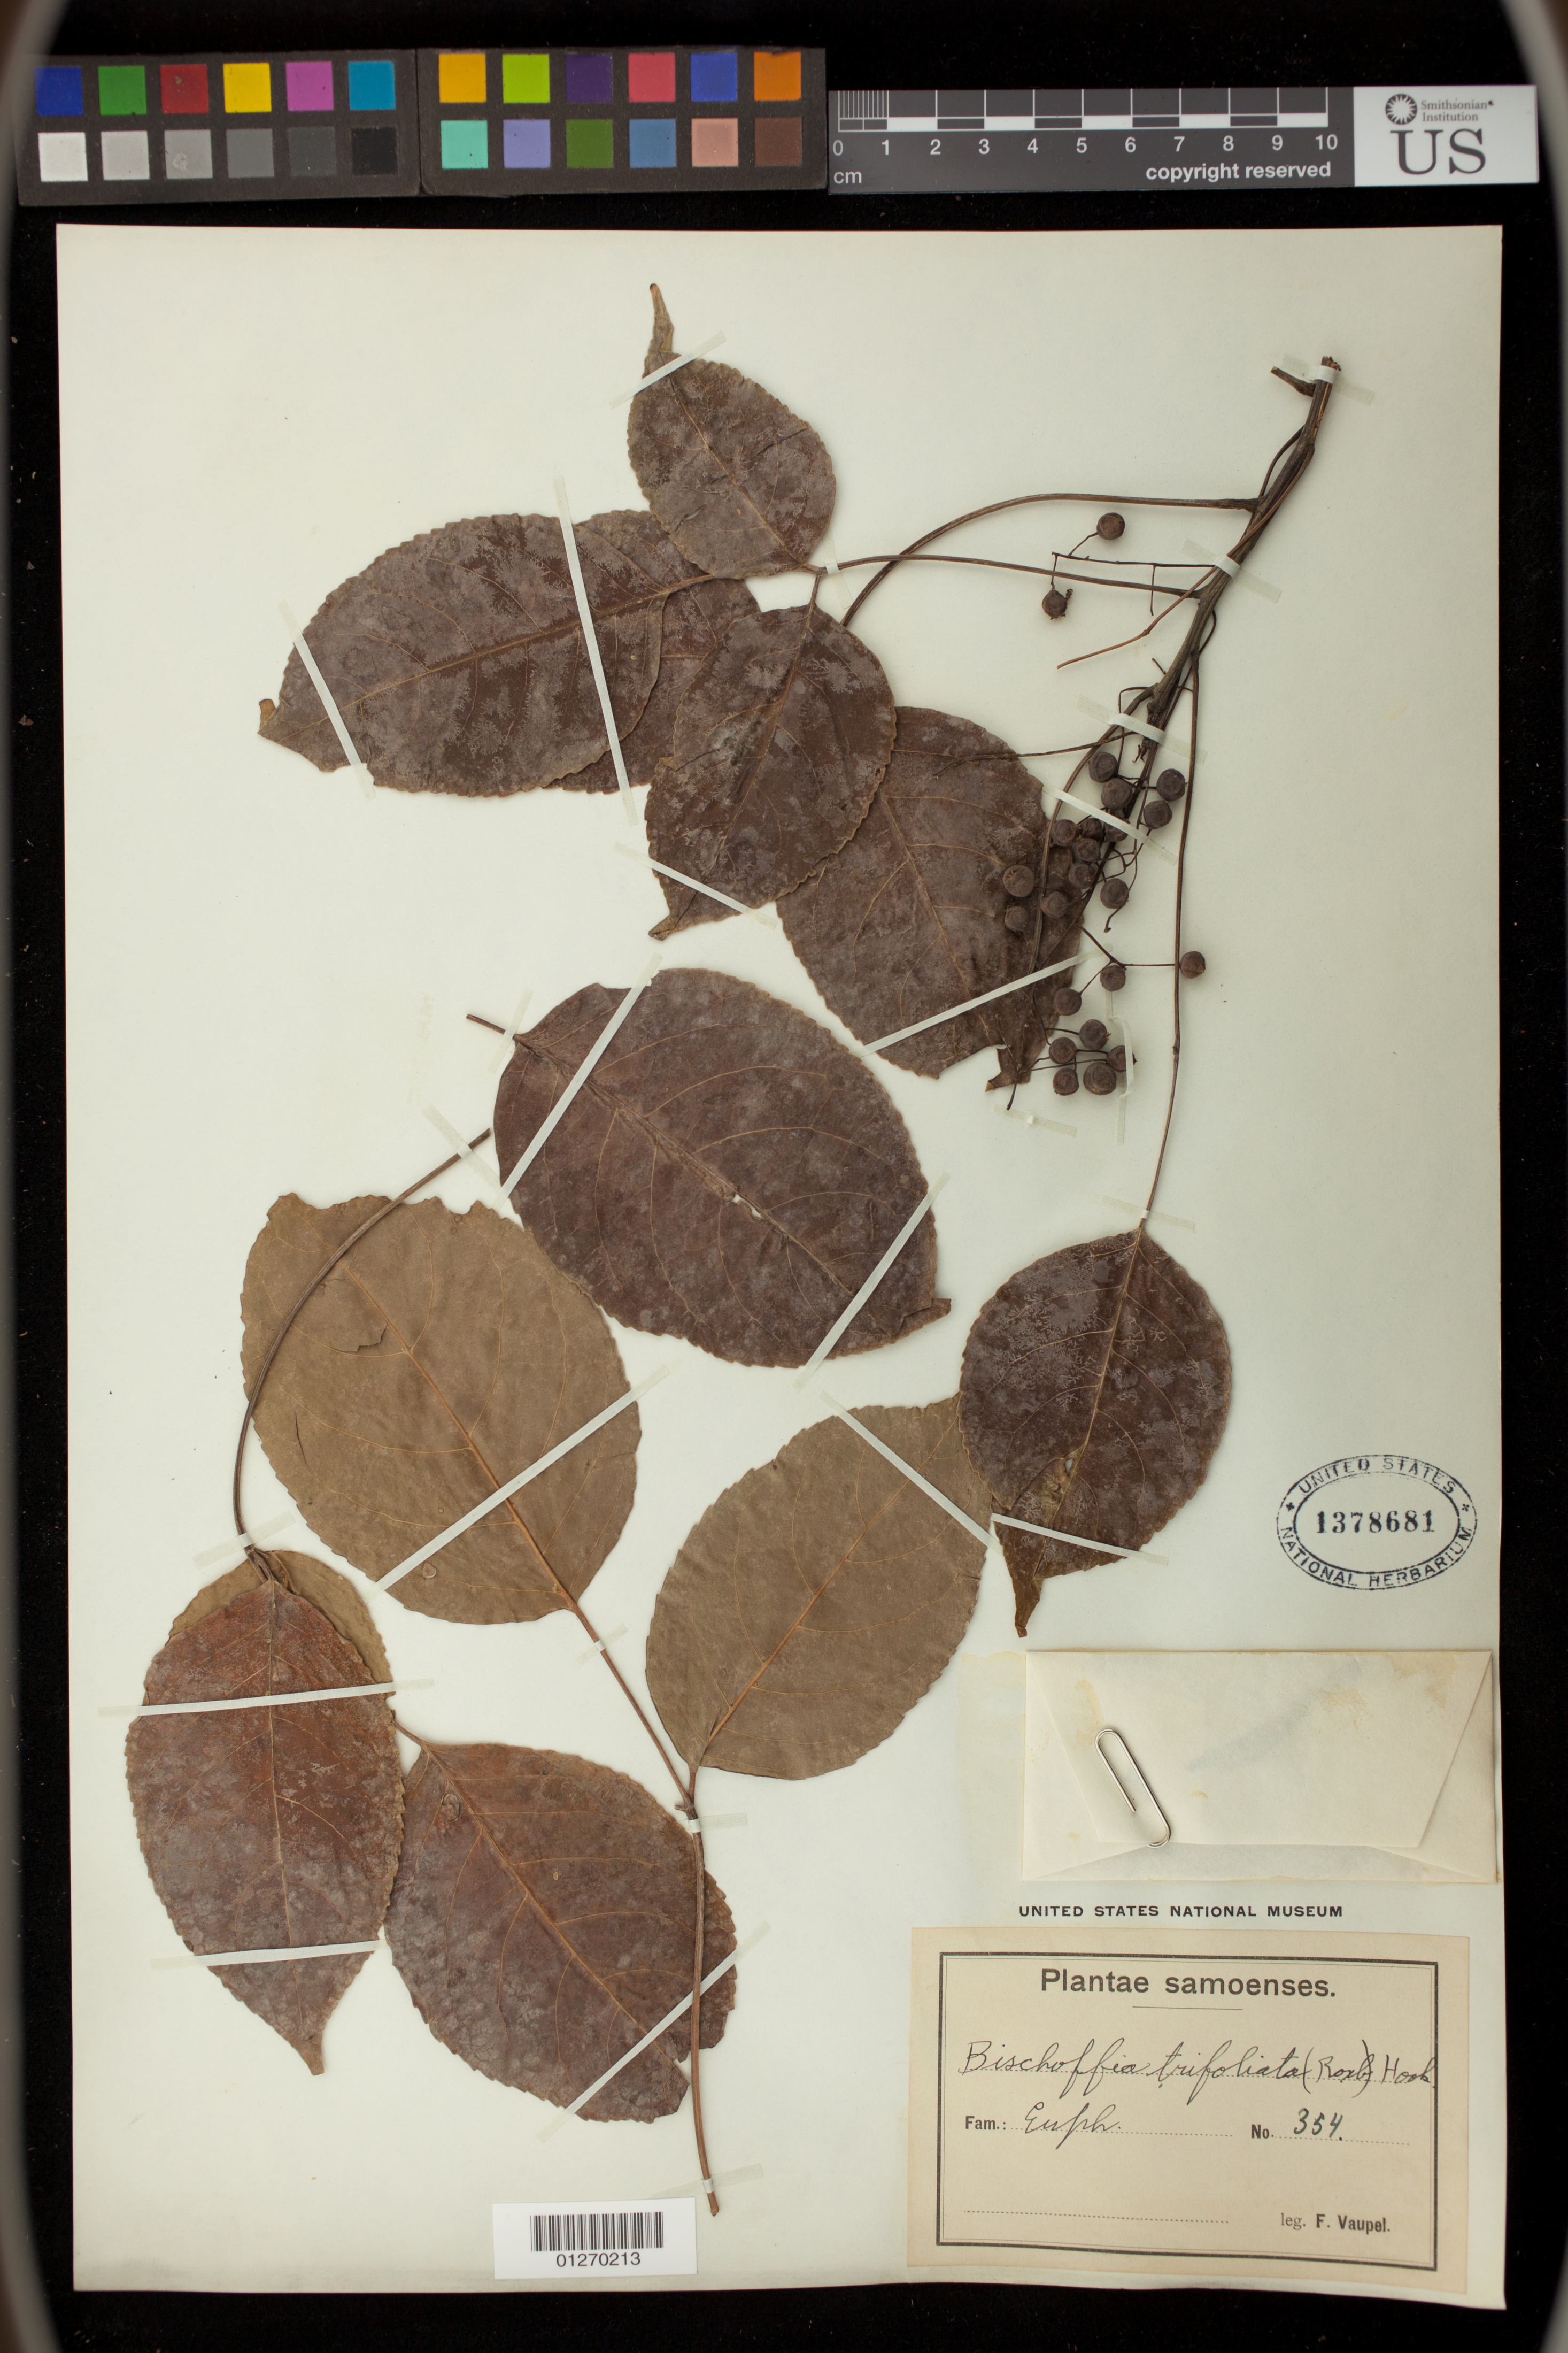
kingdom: Plantae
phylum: Tracheophyta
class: Magnoliopsida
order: Malpighiales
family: Phyllanthaceae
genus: Bischofia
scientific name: Bischofia javanica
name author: Blume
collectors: F. Vaupel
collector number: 354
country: Samoa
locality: Plantae samoenses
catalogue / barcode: US 1378681